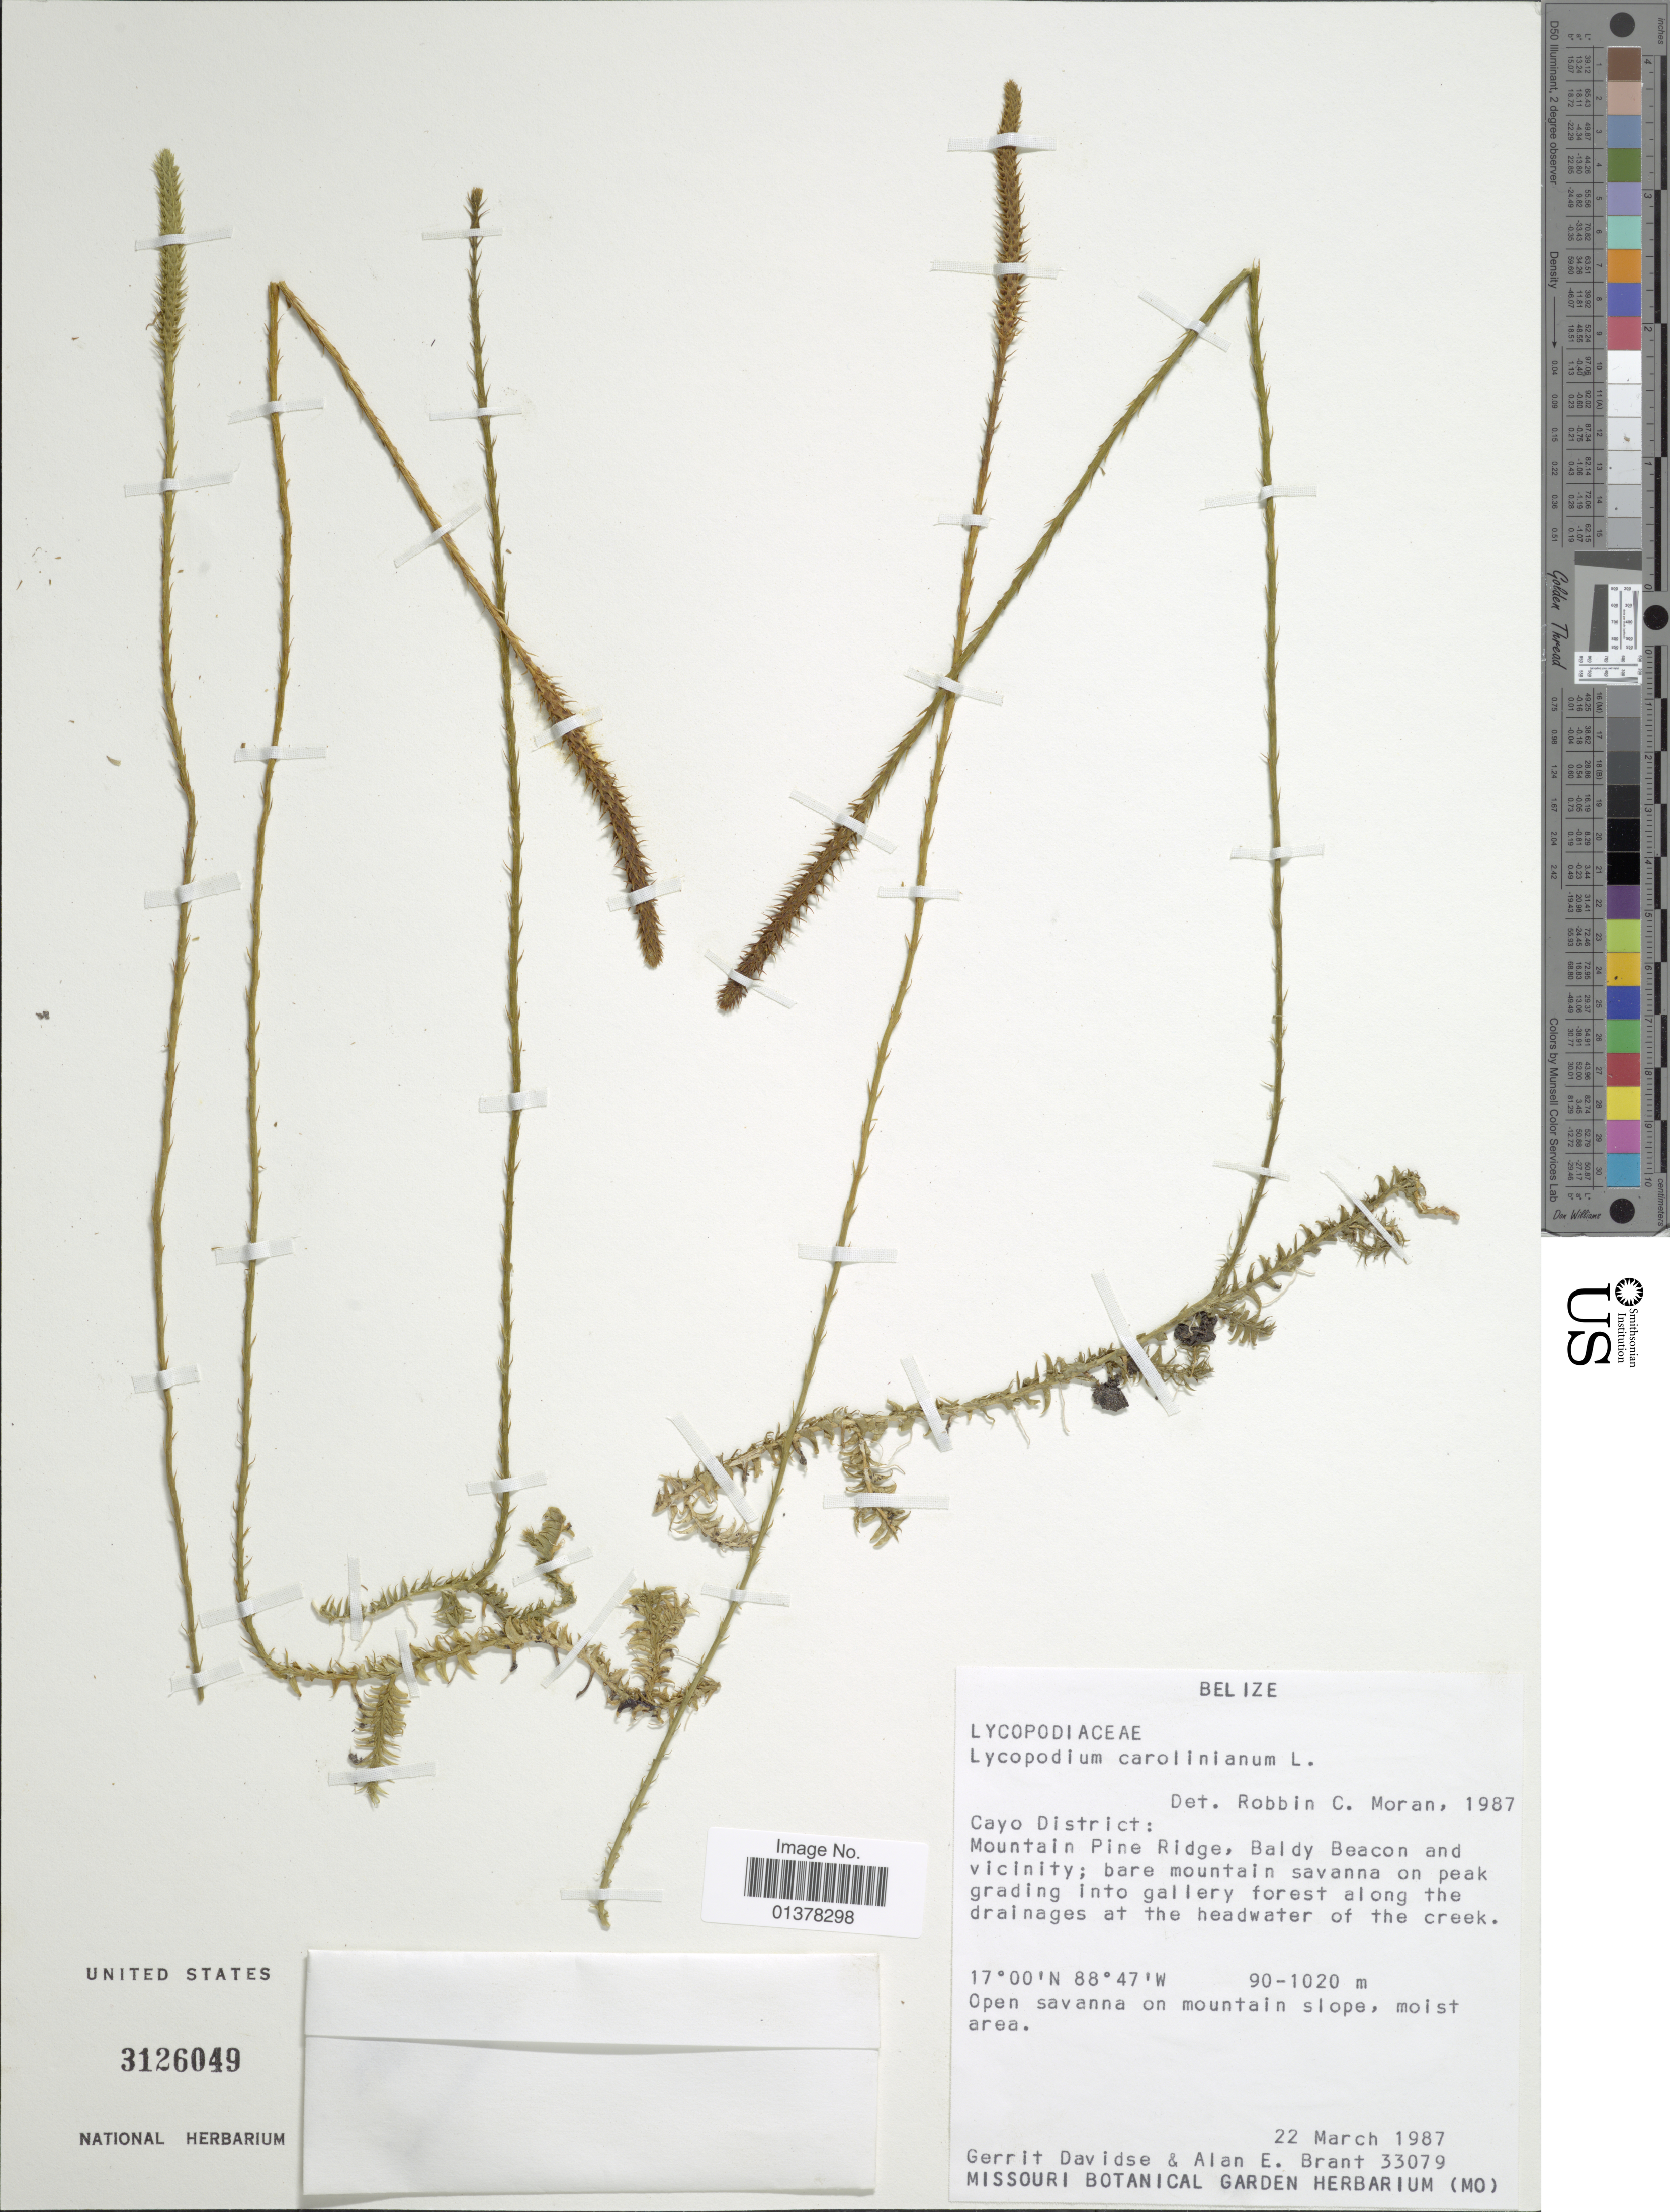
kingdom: Plantae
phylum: Tracheophyta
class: Lycopodiopsida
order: Lycopodiales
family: Lycopodiaceae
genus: Pseudolycopodiella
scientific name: Pseudolycopodiella paradoxa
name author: (Mart.) Holub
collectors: G. Davidse & A. Brant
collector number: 33079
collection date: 1987-03-22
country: Belize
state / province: Cayo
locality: Mountain Pine Ridge, Baldy Beacon and vicinity; bare mountain savanna on peak grading into gallery forest along the drainages at the headwater of the creek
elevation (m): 90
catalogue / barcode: US 3126049